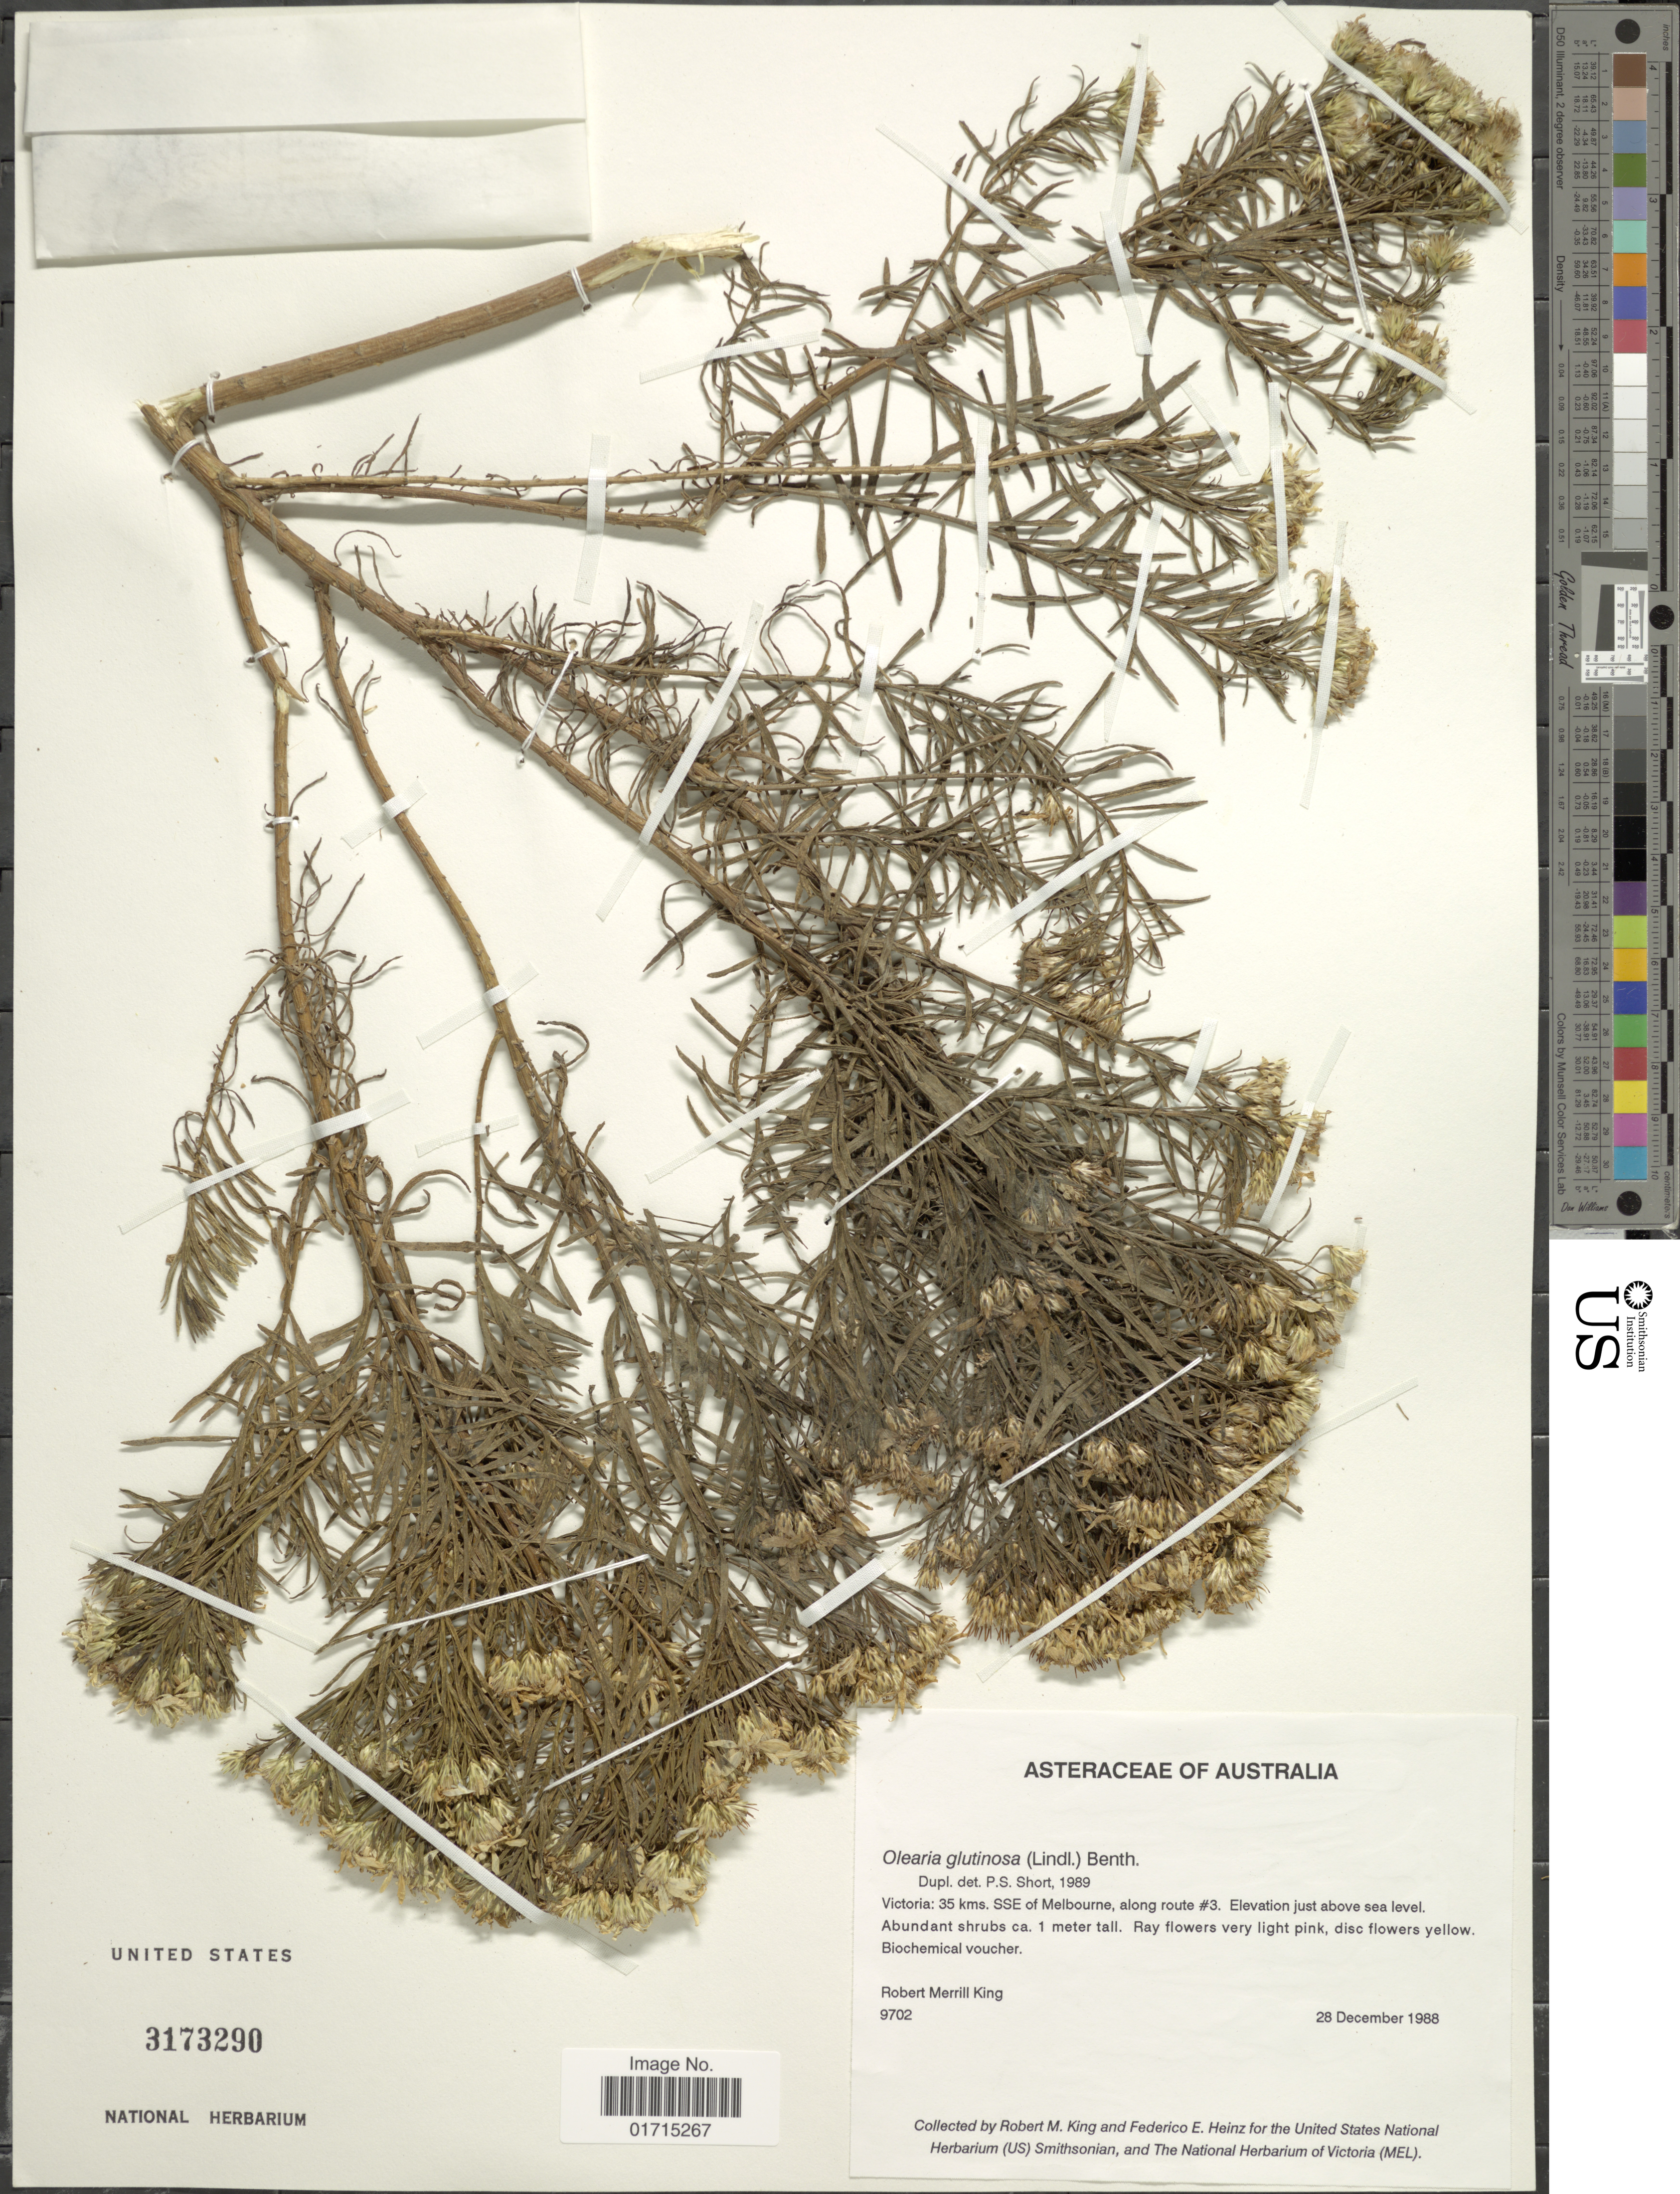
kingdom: Plantae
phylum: Tracheophyta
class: Magnoliopsida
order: Asterales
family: Asteraceae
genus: Olearia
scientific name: Olearia glutinosa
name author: (Lindl.) Benth.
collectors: R. M. King & F. Heinz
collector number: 9702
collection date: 1988-12-28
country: Australia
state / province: Victoria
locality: Victoria: 35 kms. SSE of Melbourne, along route #3.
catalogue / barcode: US 3173290